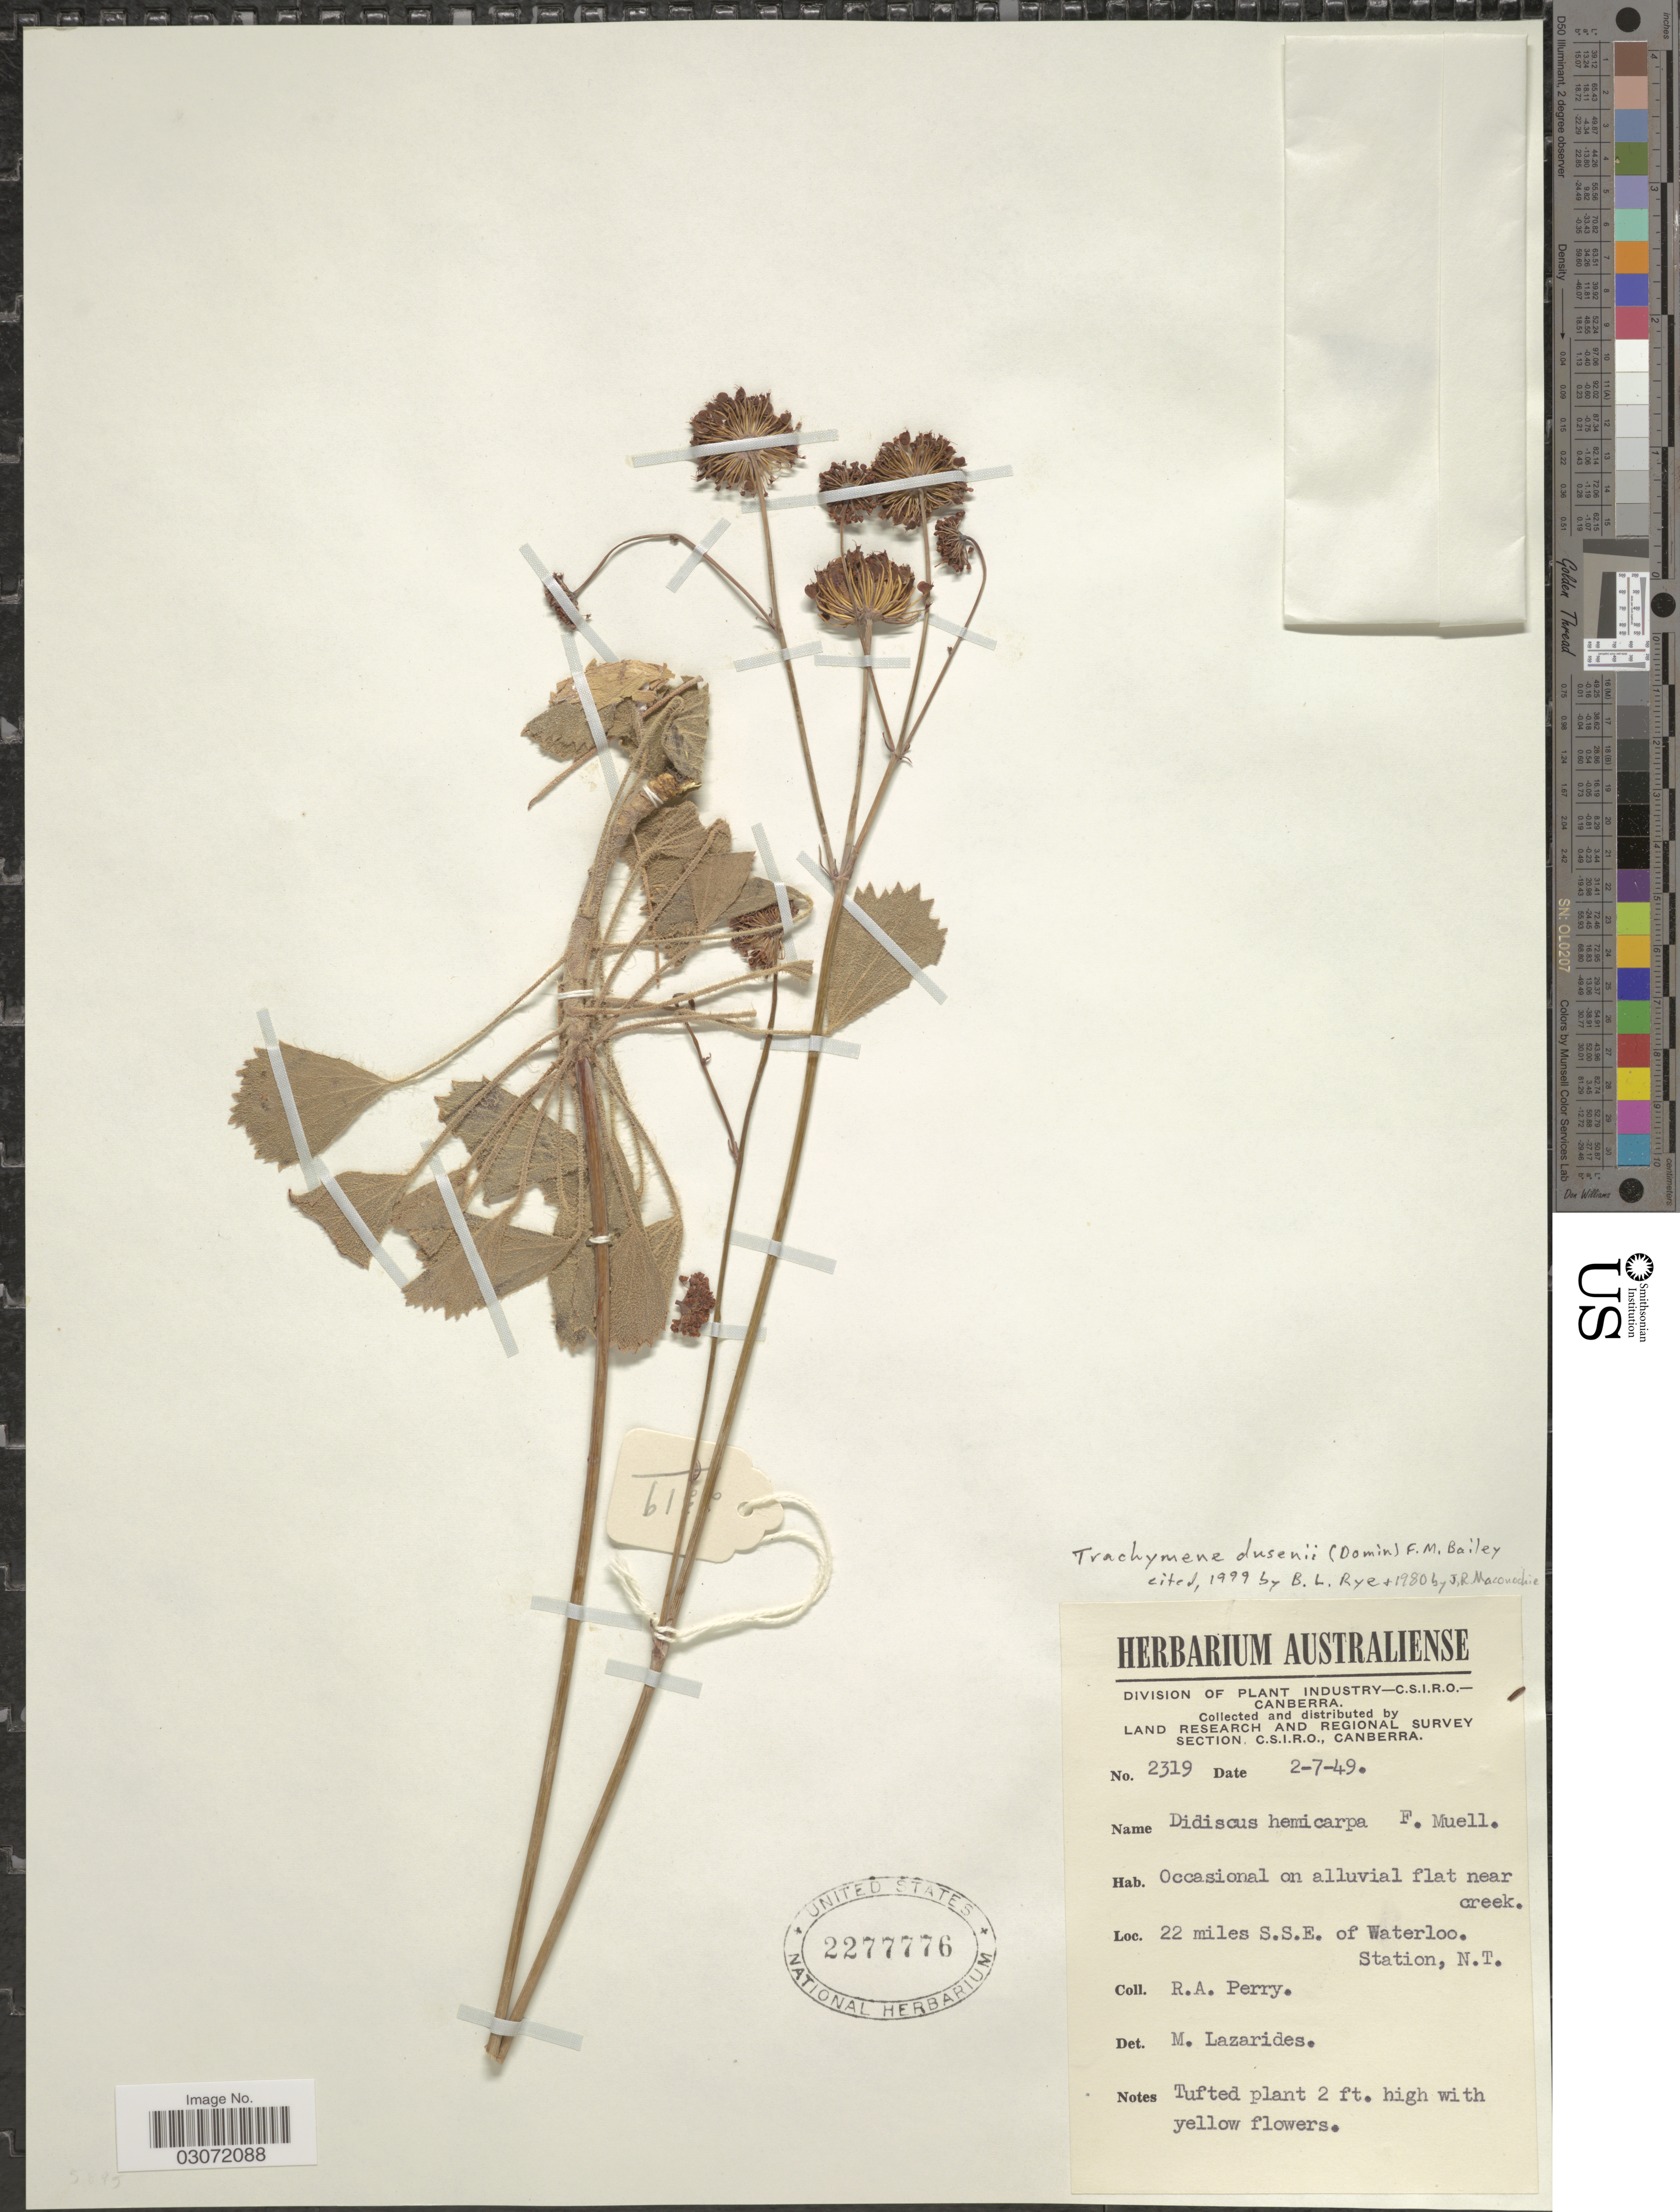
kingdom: Plantae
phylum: Tracheophyta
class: Magnoliopsida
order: Apiales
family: Araliaceae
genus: Trachymene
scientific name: Trachymene dusenii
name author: (Domin) B.L. Burtt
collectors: Perry, R. A.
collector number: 2319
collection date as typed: Transcribed d/m/y: 2/7/49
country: Australia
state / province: Northern Territory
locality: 22 miles S.S.E. of Waterloo. Station, N.T.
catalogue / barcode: US 2277776